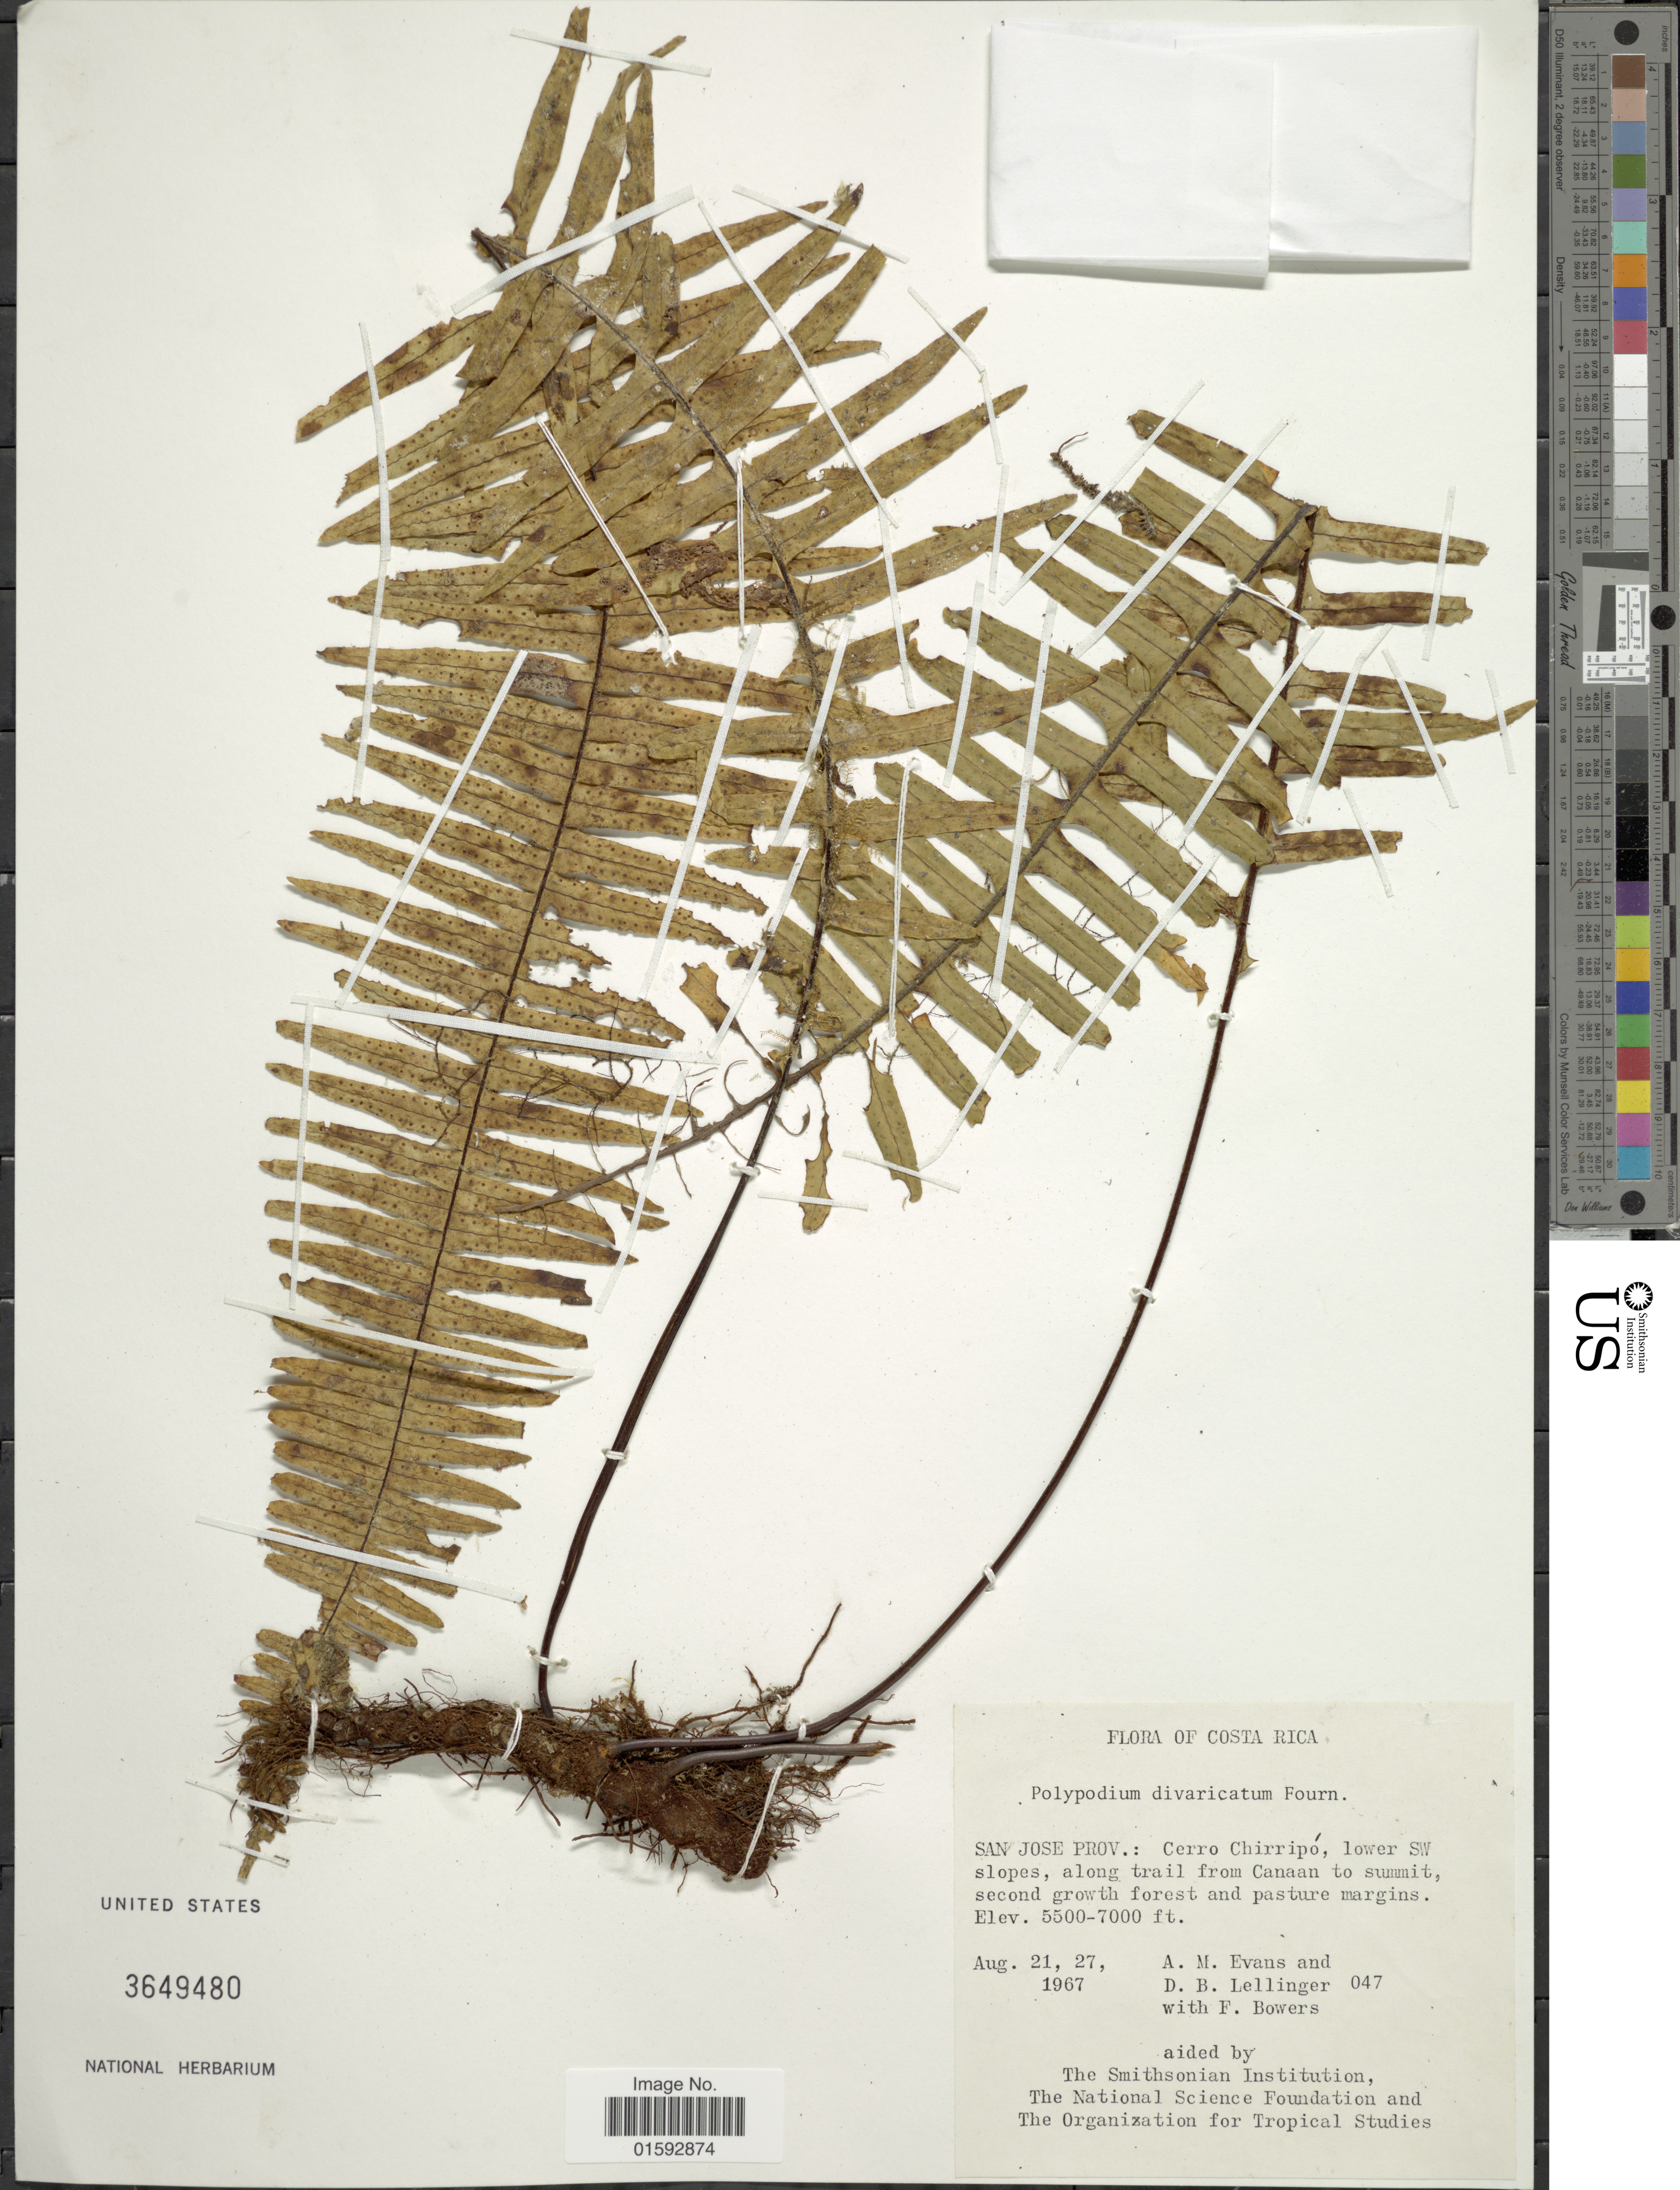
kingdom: Plantae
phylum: Tracheophyta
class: Polypodiopsida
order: Polypodiales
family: Polypodiaceae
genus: Pecluma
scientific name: Pecluma divaricata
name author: (E. Fourn.) Mickel & Beitel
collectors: A. M. Evans, D. B. Lellinger & F. Bowers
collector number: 047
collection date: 1967-08-21/1967-08-27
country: Costa Rica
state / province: San José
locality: Cerro Chirripo, lower SW slopes, along trail from Canaan to summit, second growth forest and pasture margins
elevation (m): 1676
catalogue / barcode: US 3649480